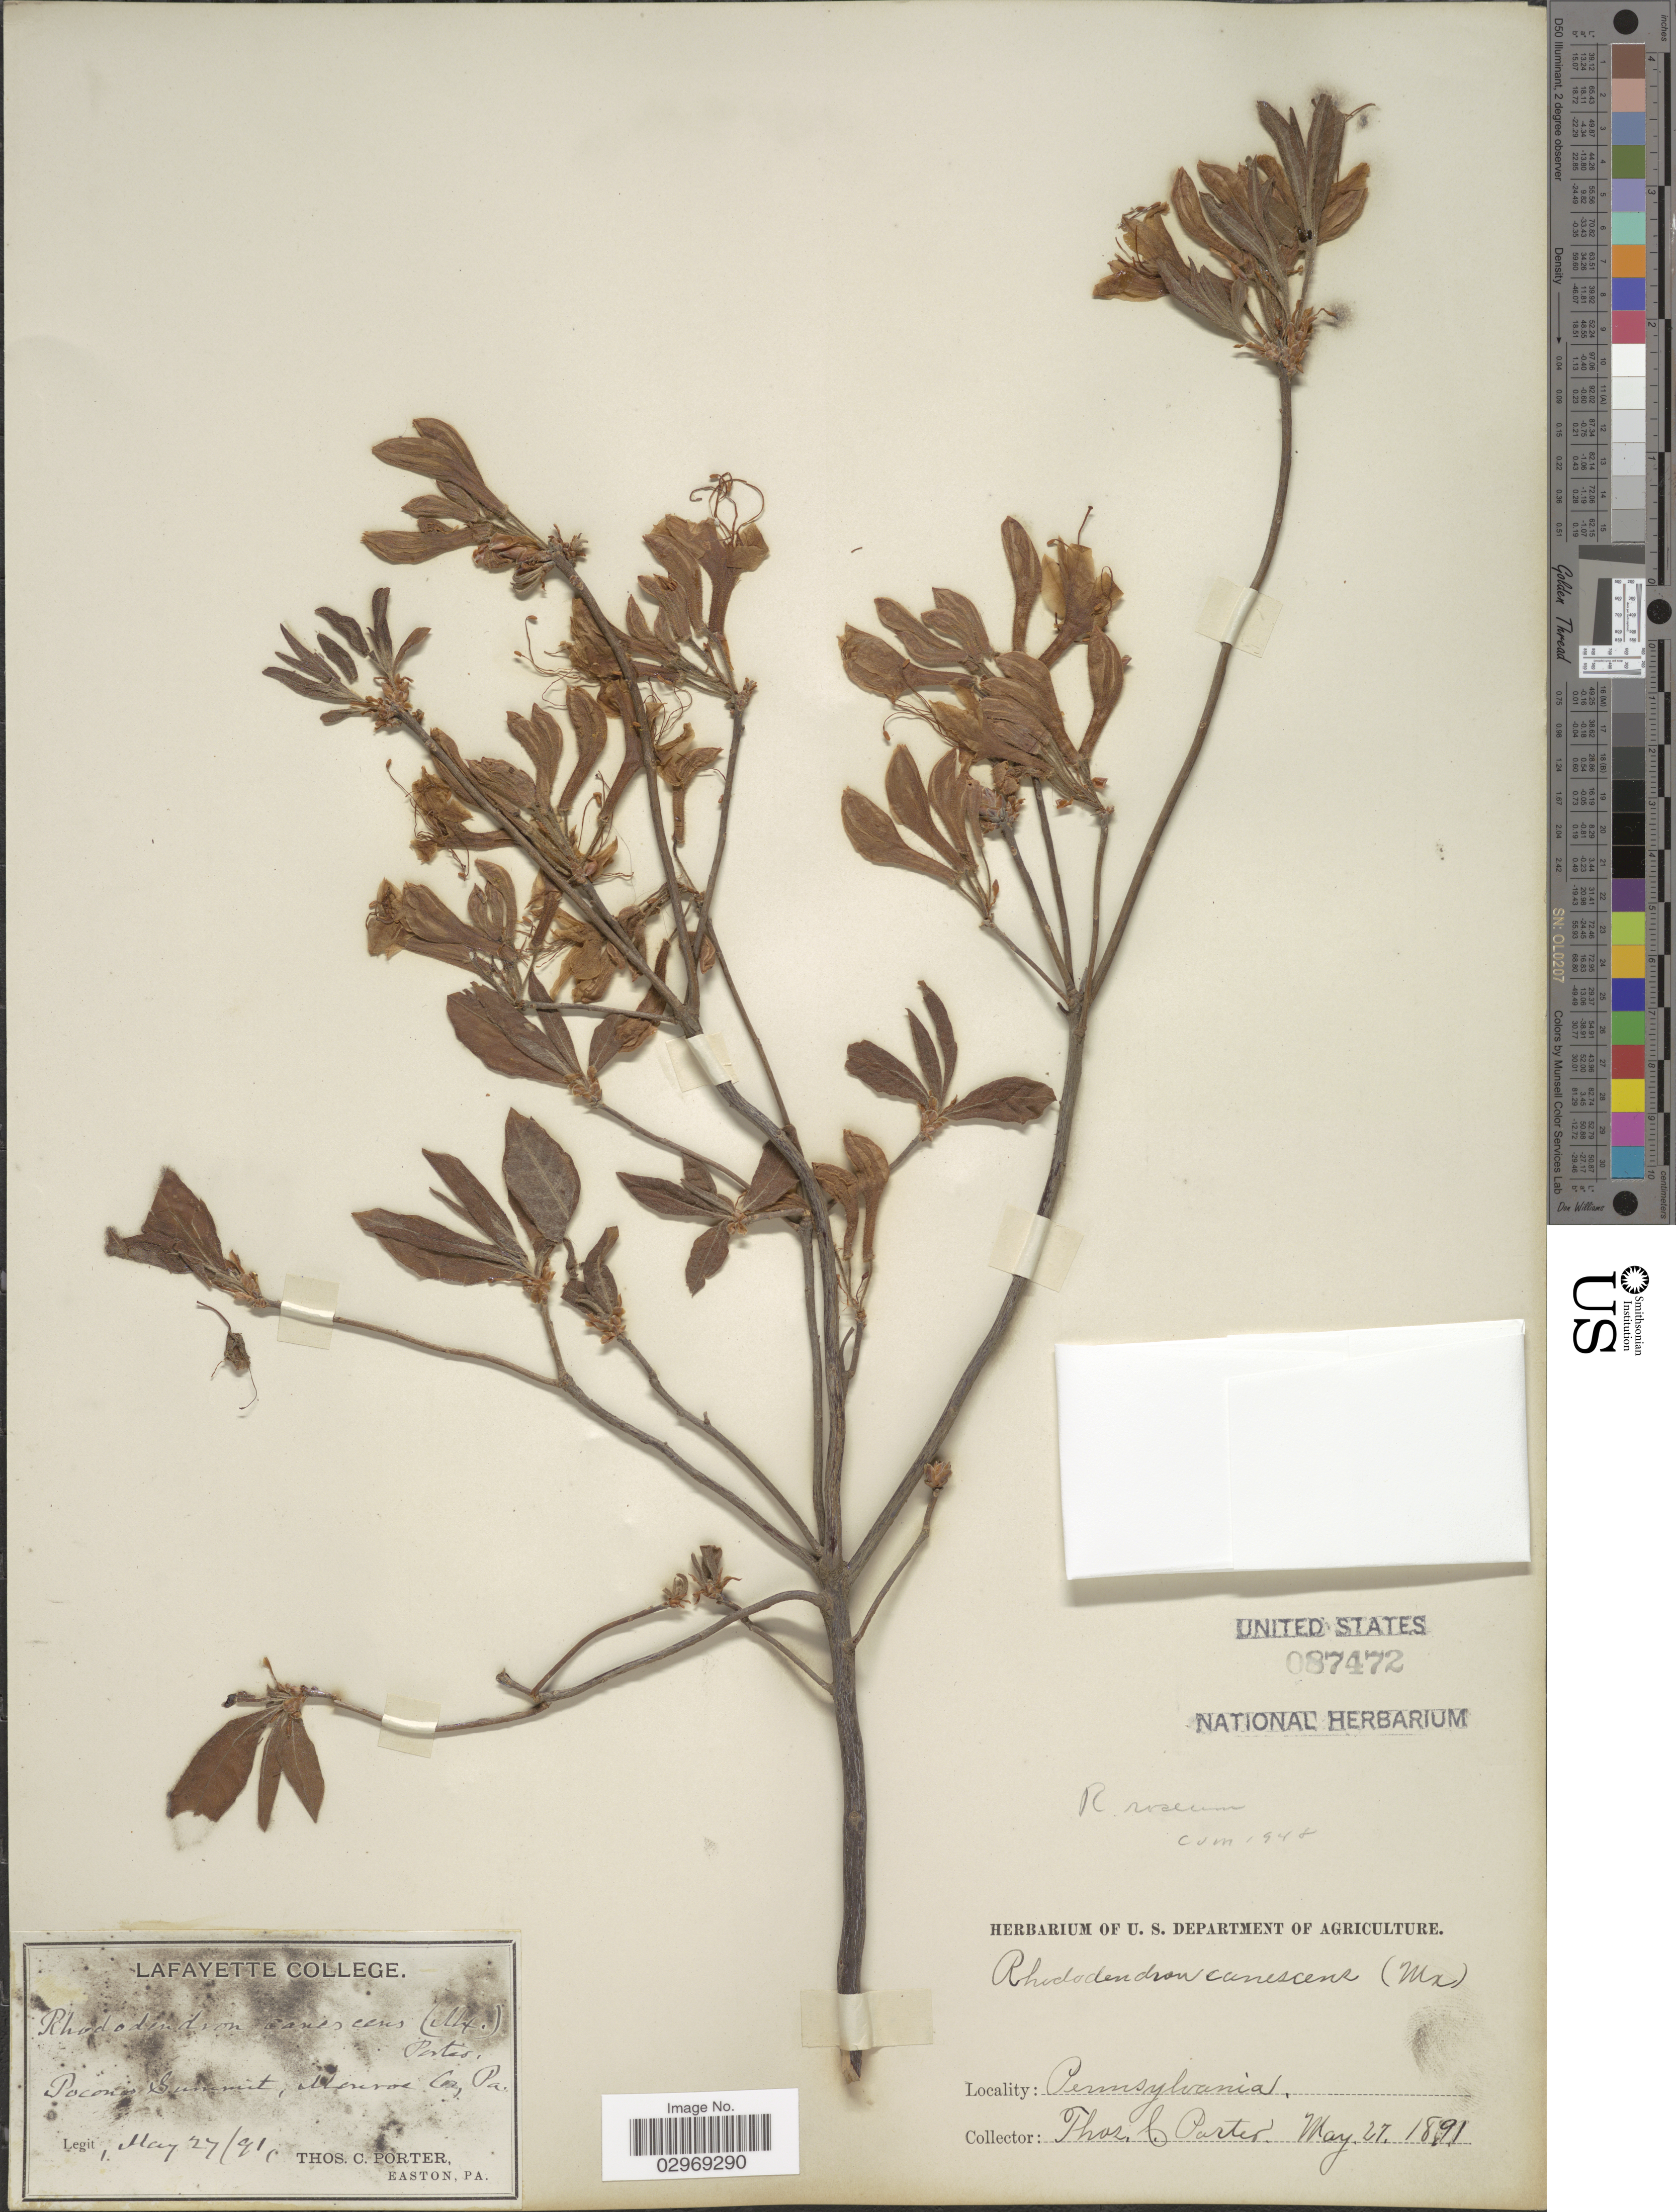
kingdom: Plantae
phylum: Tracheophyta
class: Magnoliopsida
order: Ericales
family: Ericaceae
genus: Rhododendron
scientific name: Rhododendron roseum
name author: (Loisel.) Rehder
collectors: T. Porter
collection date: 1891-05-27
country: United States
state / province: Pennsylvania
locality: Pocono Summit, Monroe Co.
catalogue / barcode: US 87472